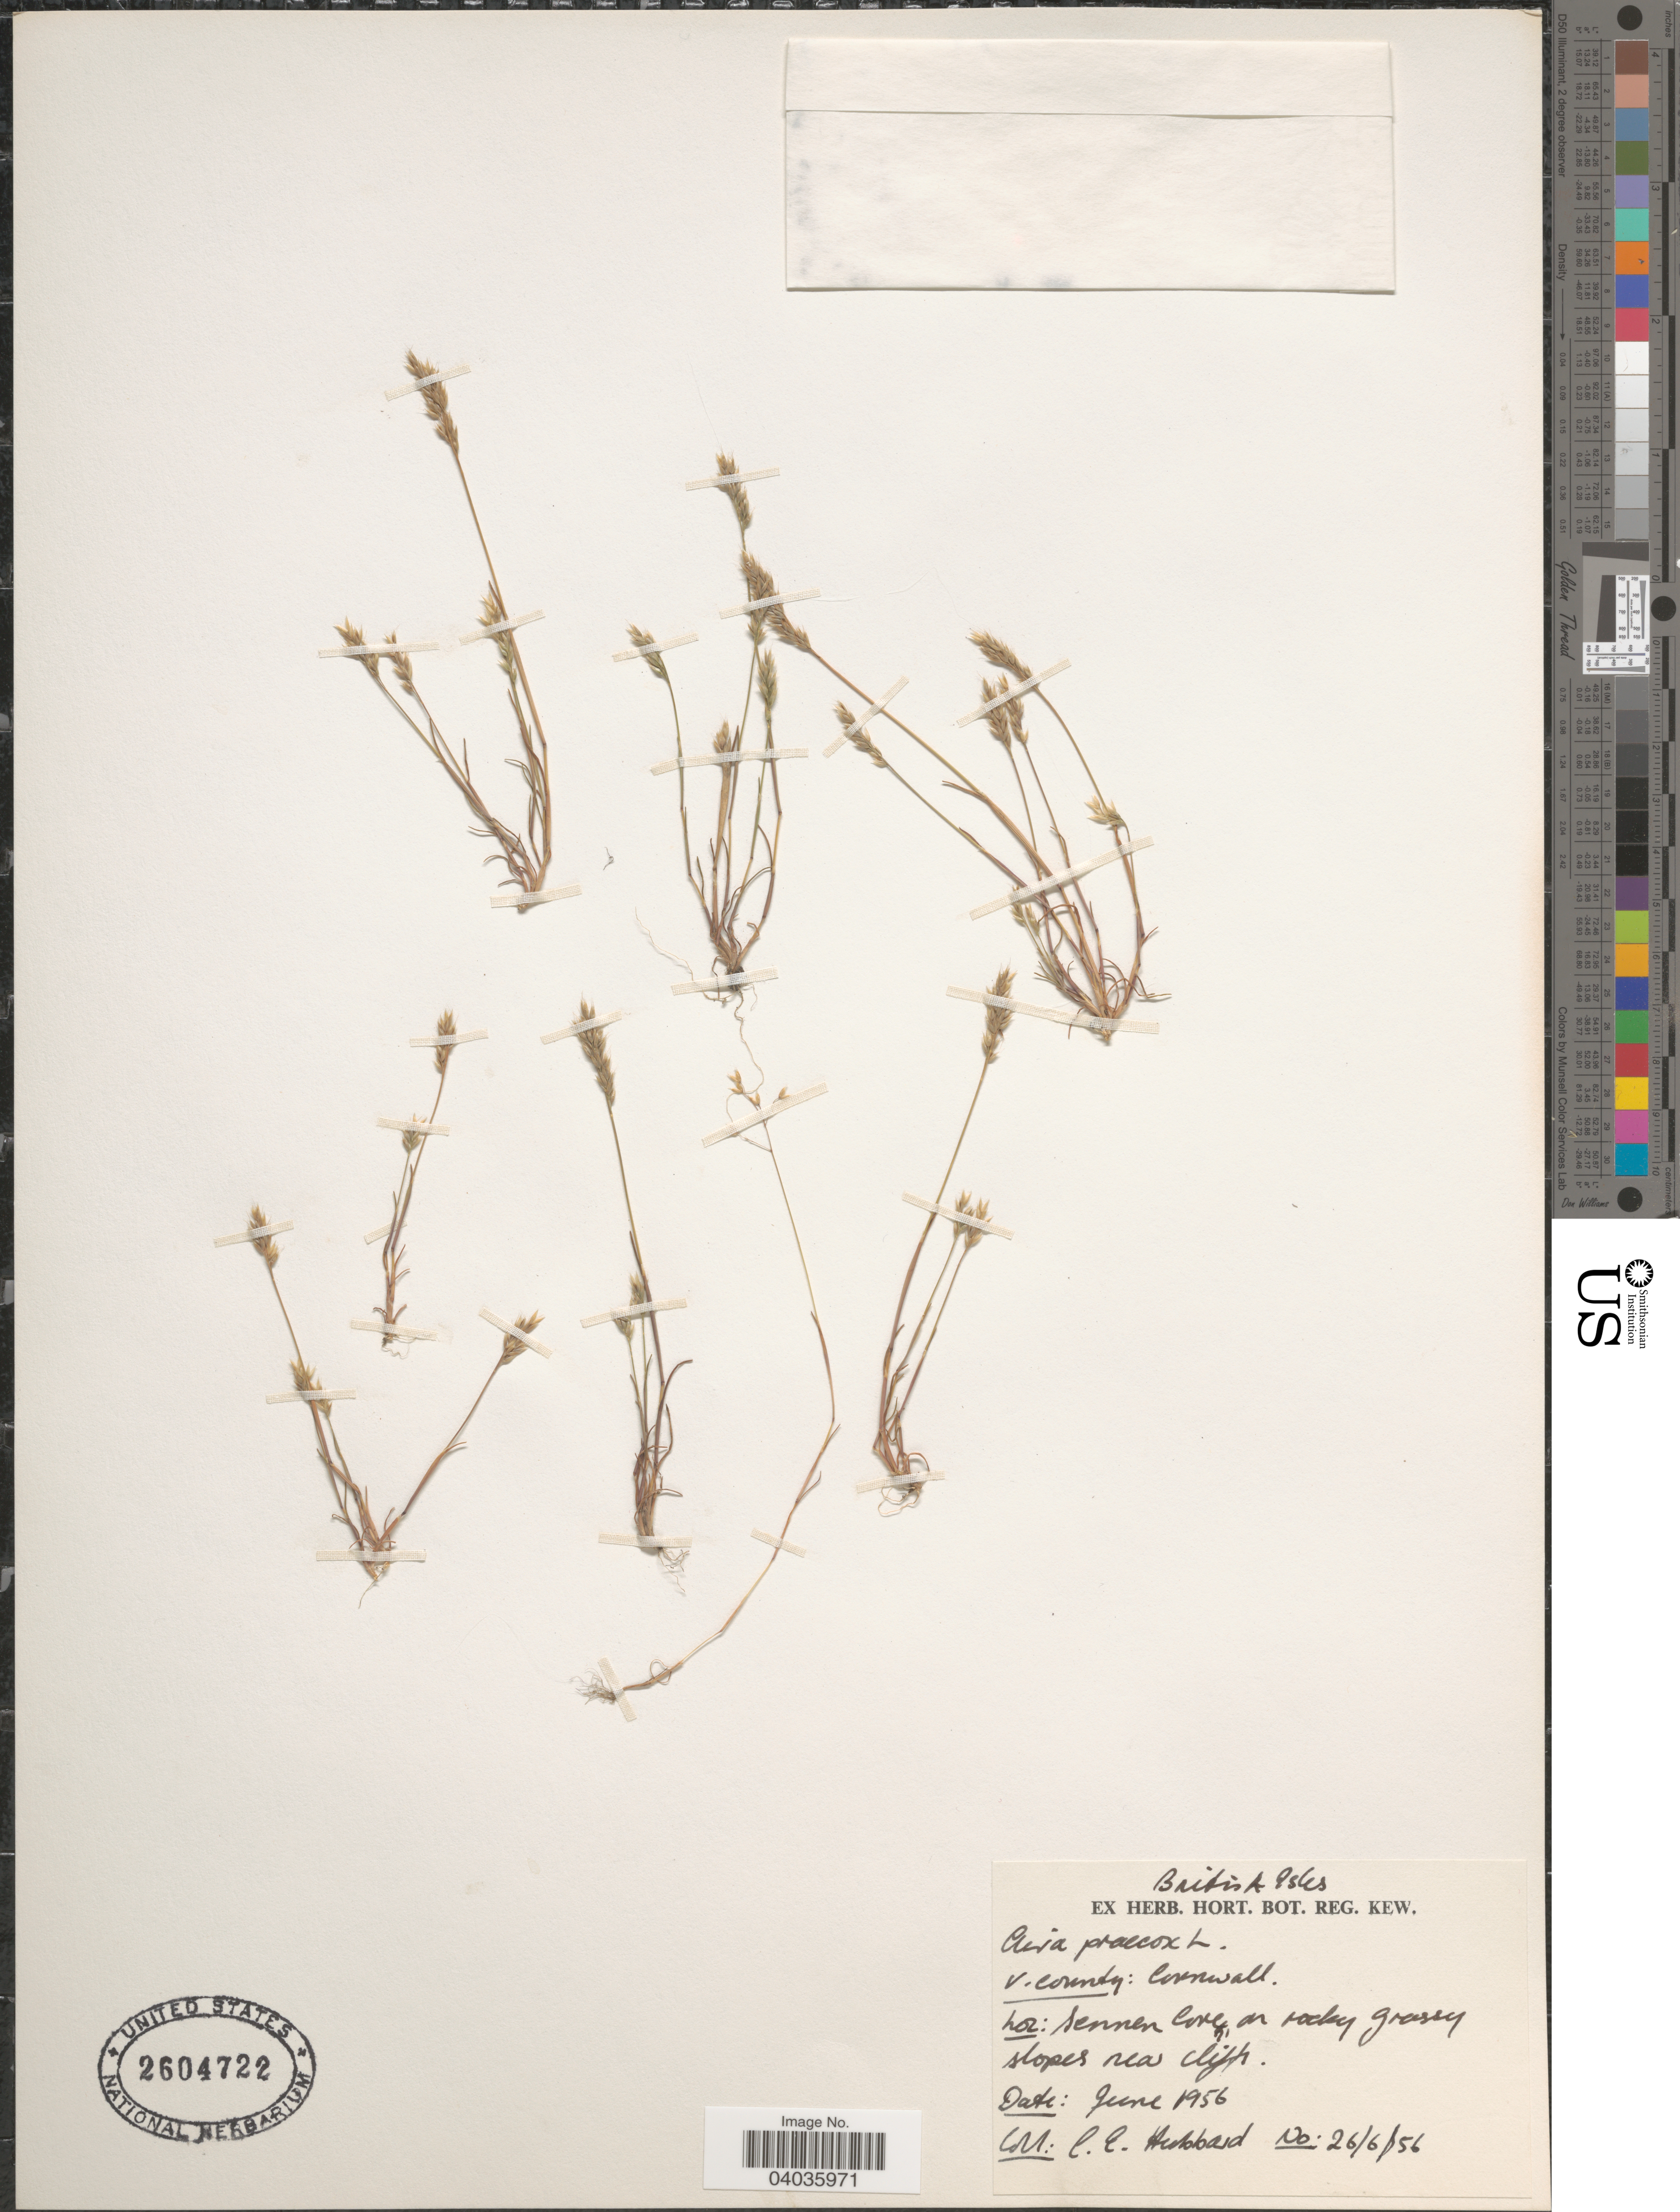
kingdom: Plantae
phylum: Tracheophyta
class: Liliopsida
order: Poales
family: Poaceae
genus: Aira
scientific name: Aira praecox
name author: L.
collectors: C. E. Hubbard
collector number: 26/6/56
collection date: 1956-06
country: United Kingdom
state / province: England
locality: British Isles. Sennen Cove, on rocky grassy slopes near cliffs.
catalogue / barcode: US 2604722